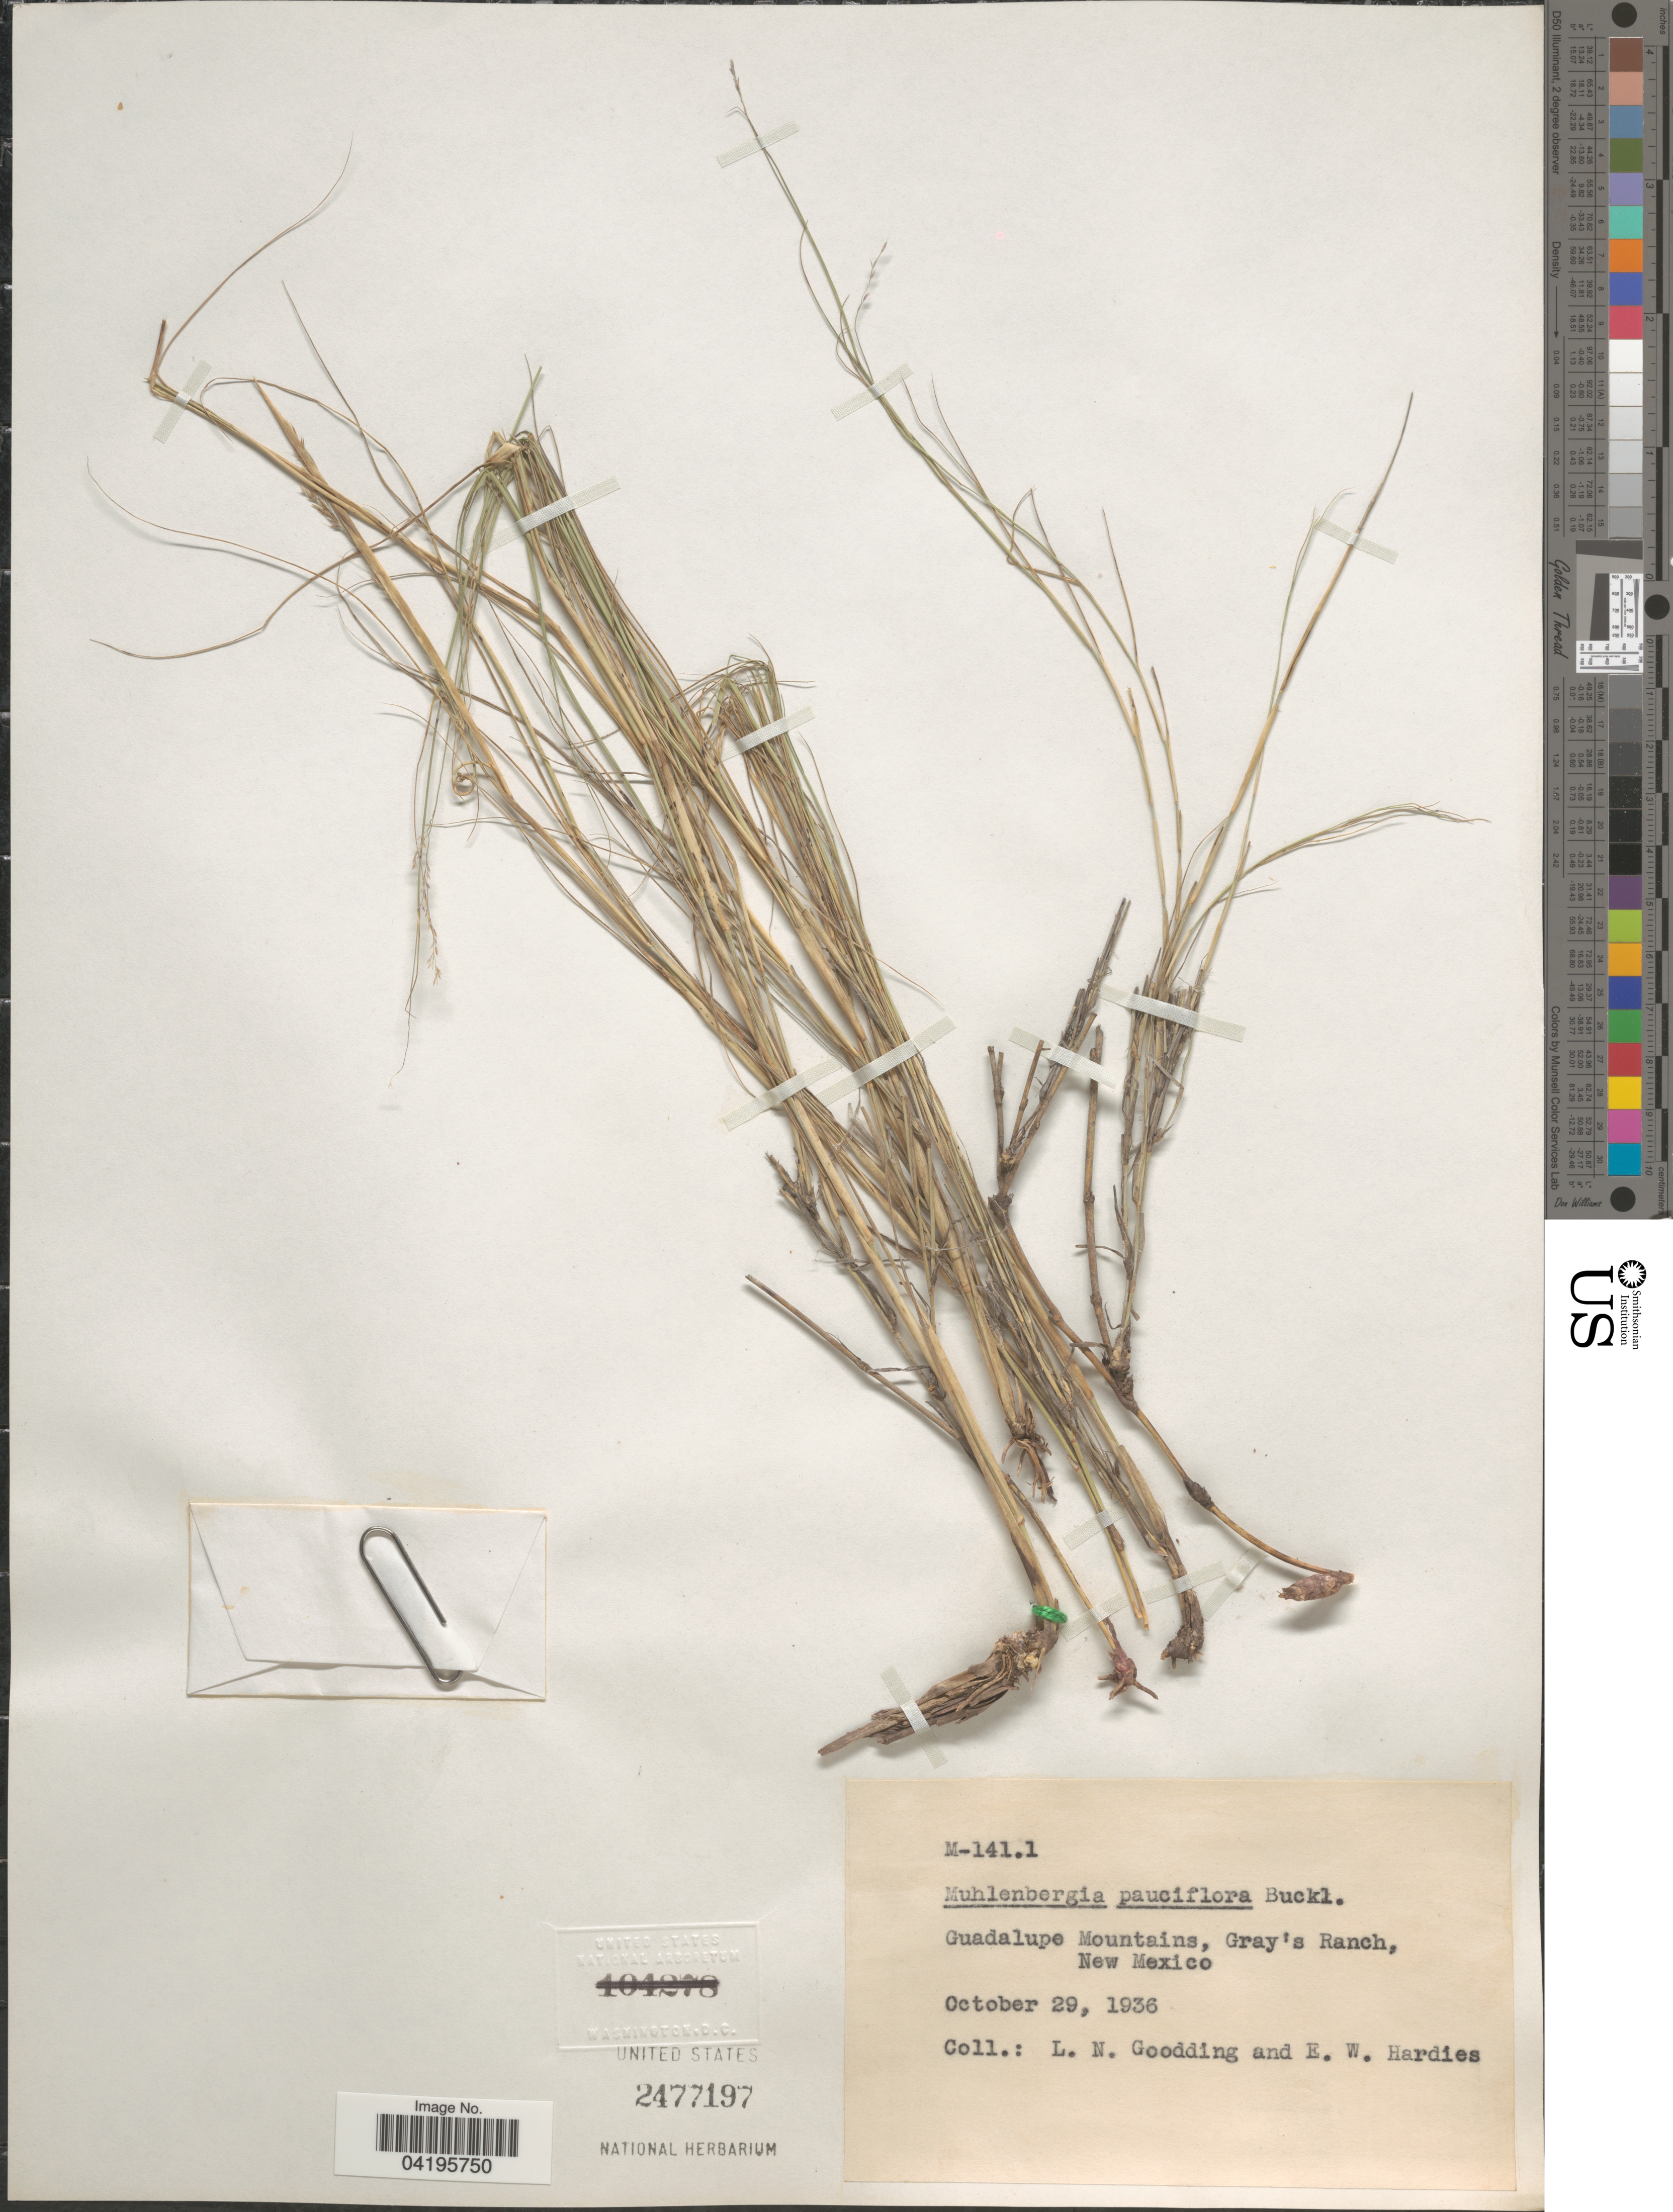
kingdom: Plantae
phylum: Tracheophyta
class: Liliopsida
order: Poales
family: Poaceae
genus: Muhlenbergia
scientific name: Muhlenbergia pauciflora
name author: Buckley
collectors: L. N. Goodding & E. Hardies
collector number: M-141.1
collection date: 1936-10-29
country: United States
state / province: New Mexico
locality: Guadalupe Mountains, Gray's Ranch.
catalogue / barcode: US 2477197